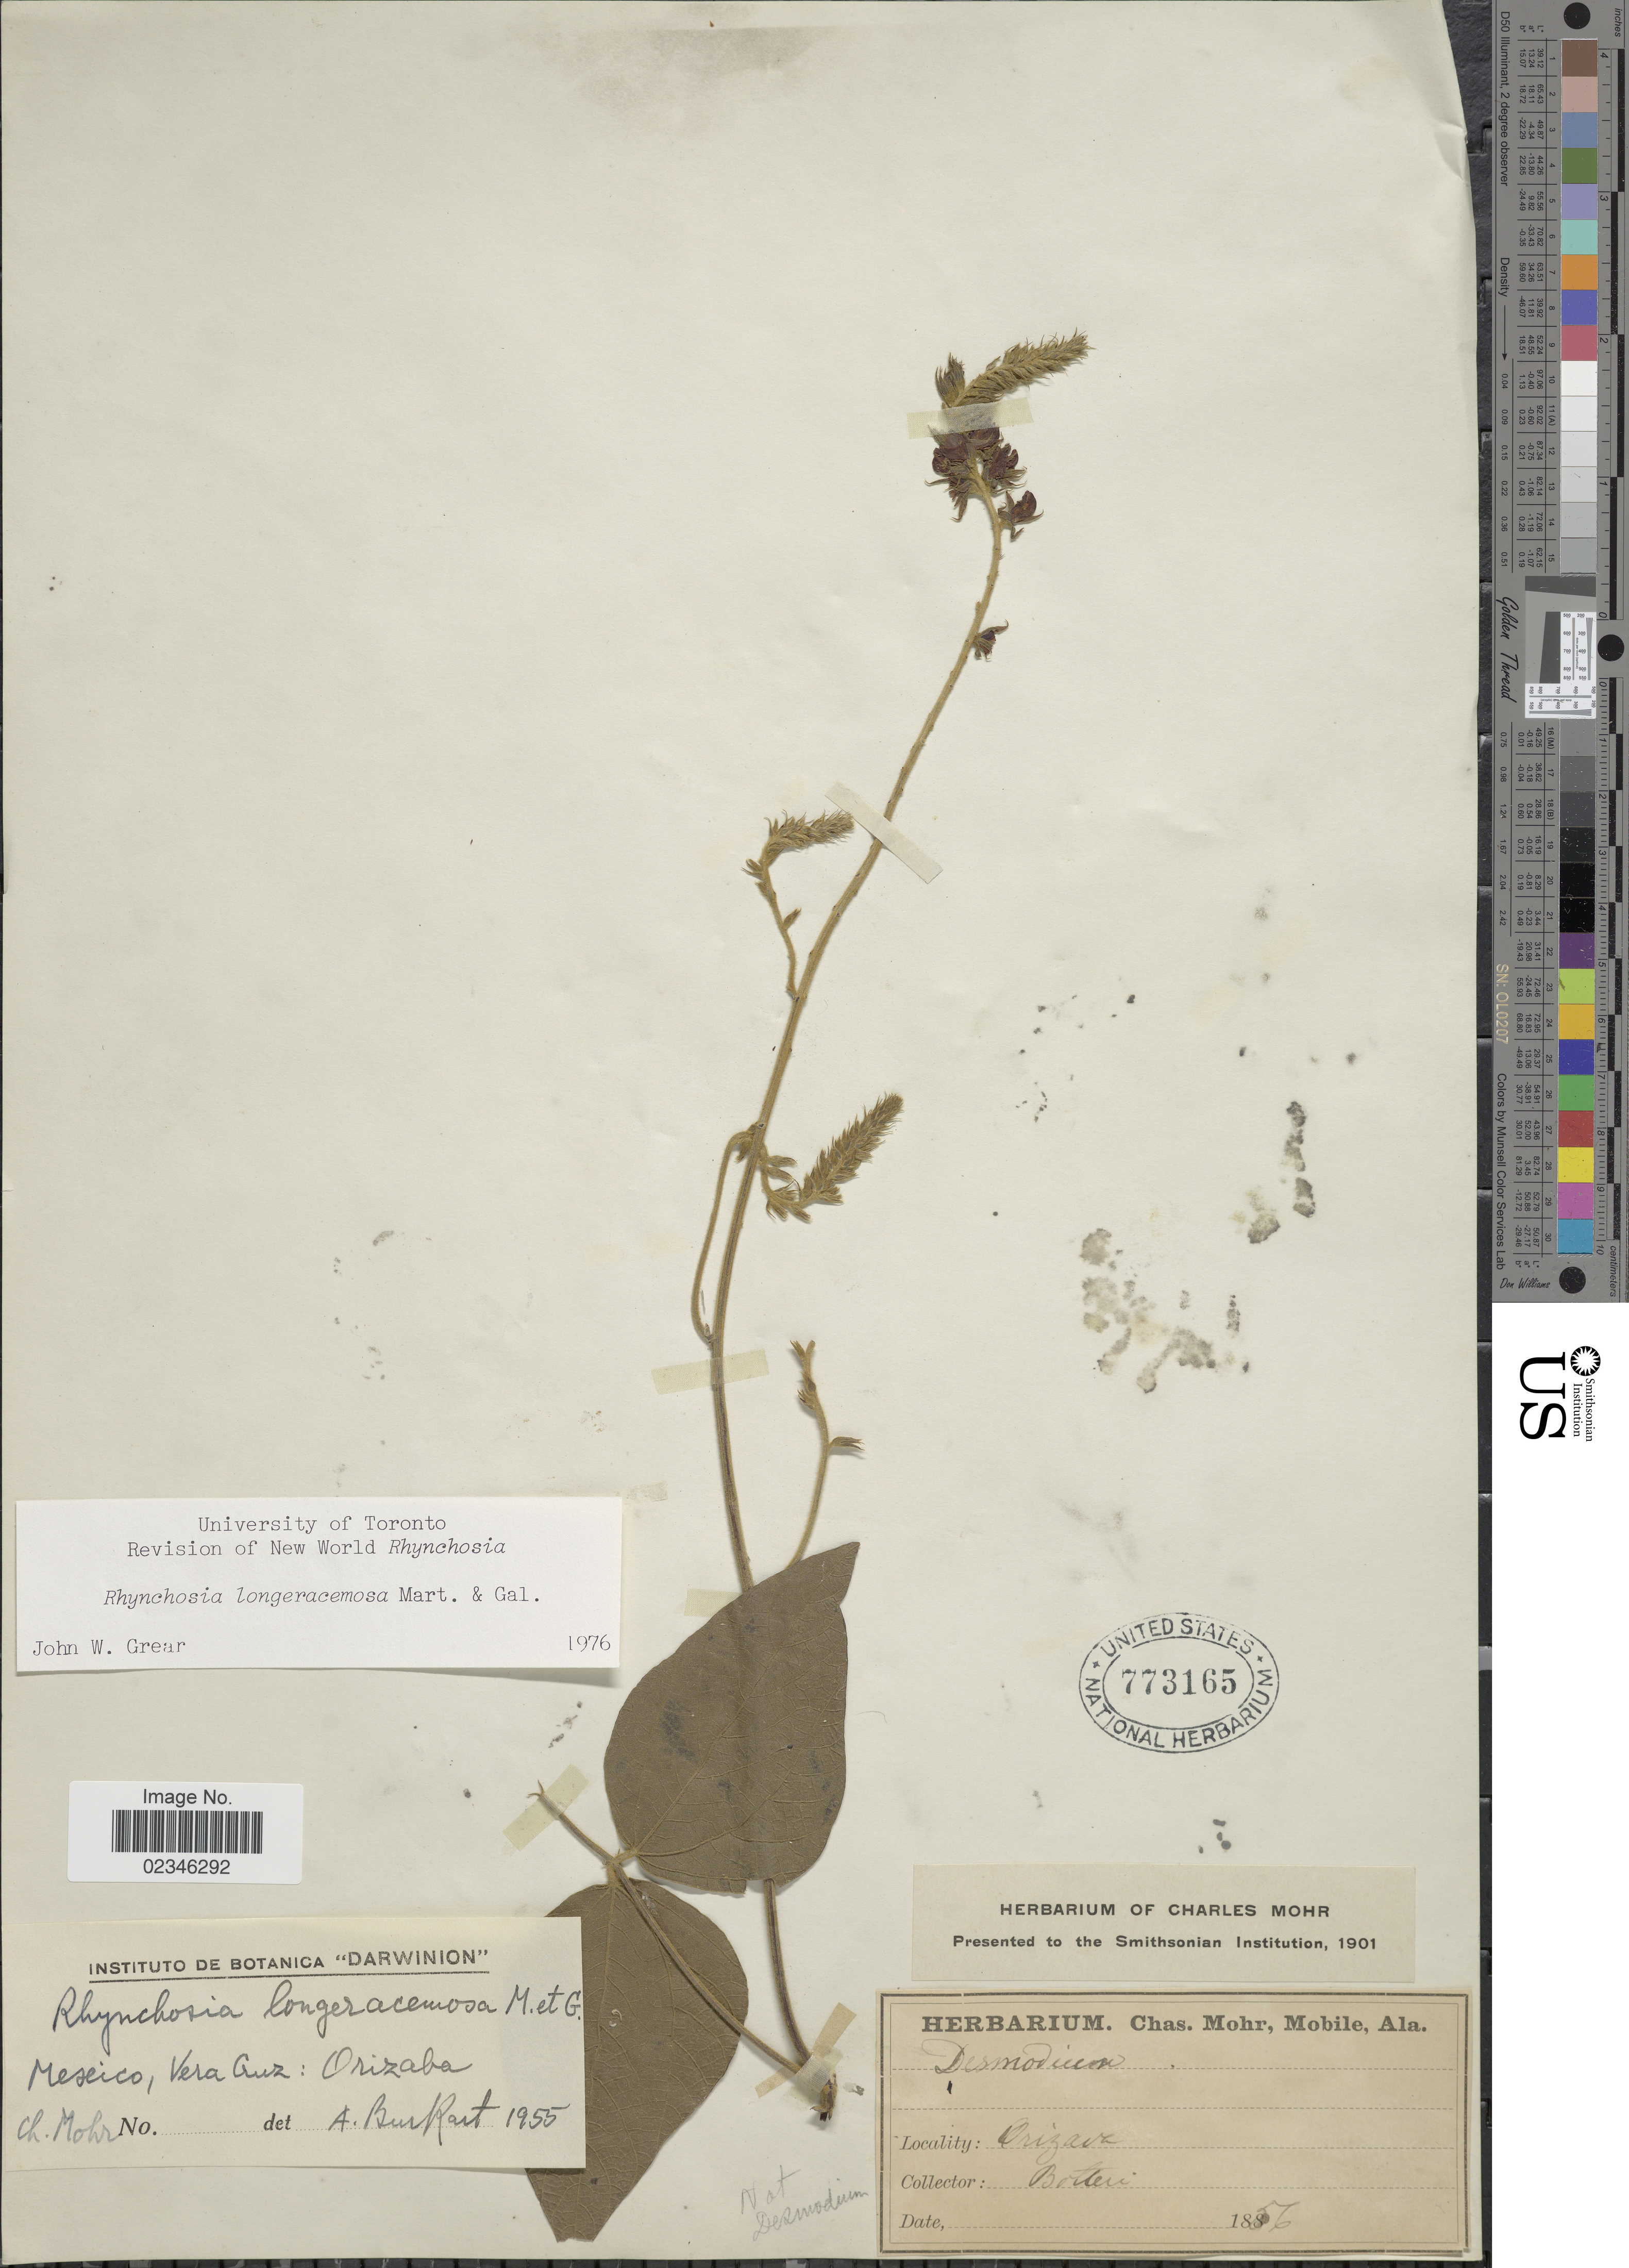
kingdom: Plantae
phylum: Tracheophyta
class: Magnoliopsida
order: Fabales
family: Fabaceae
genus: Rhynchosia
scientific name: Rhynchosia longeracemosa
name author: M. Martens & Galeotti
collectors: -. Botteri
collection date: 1856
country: Mexico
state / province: Veracruz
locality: Mexico, Vera Cruz: Orizaba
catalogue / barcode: US 773165